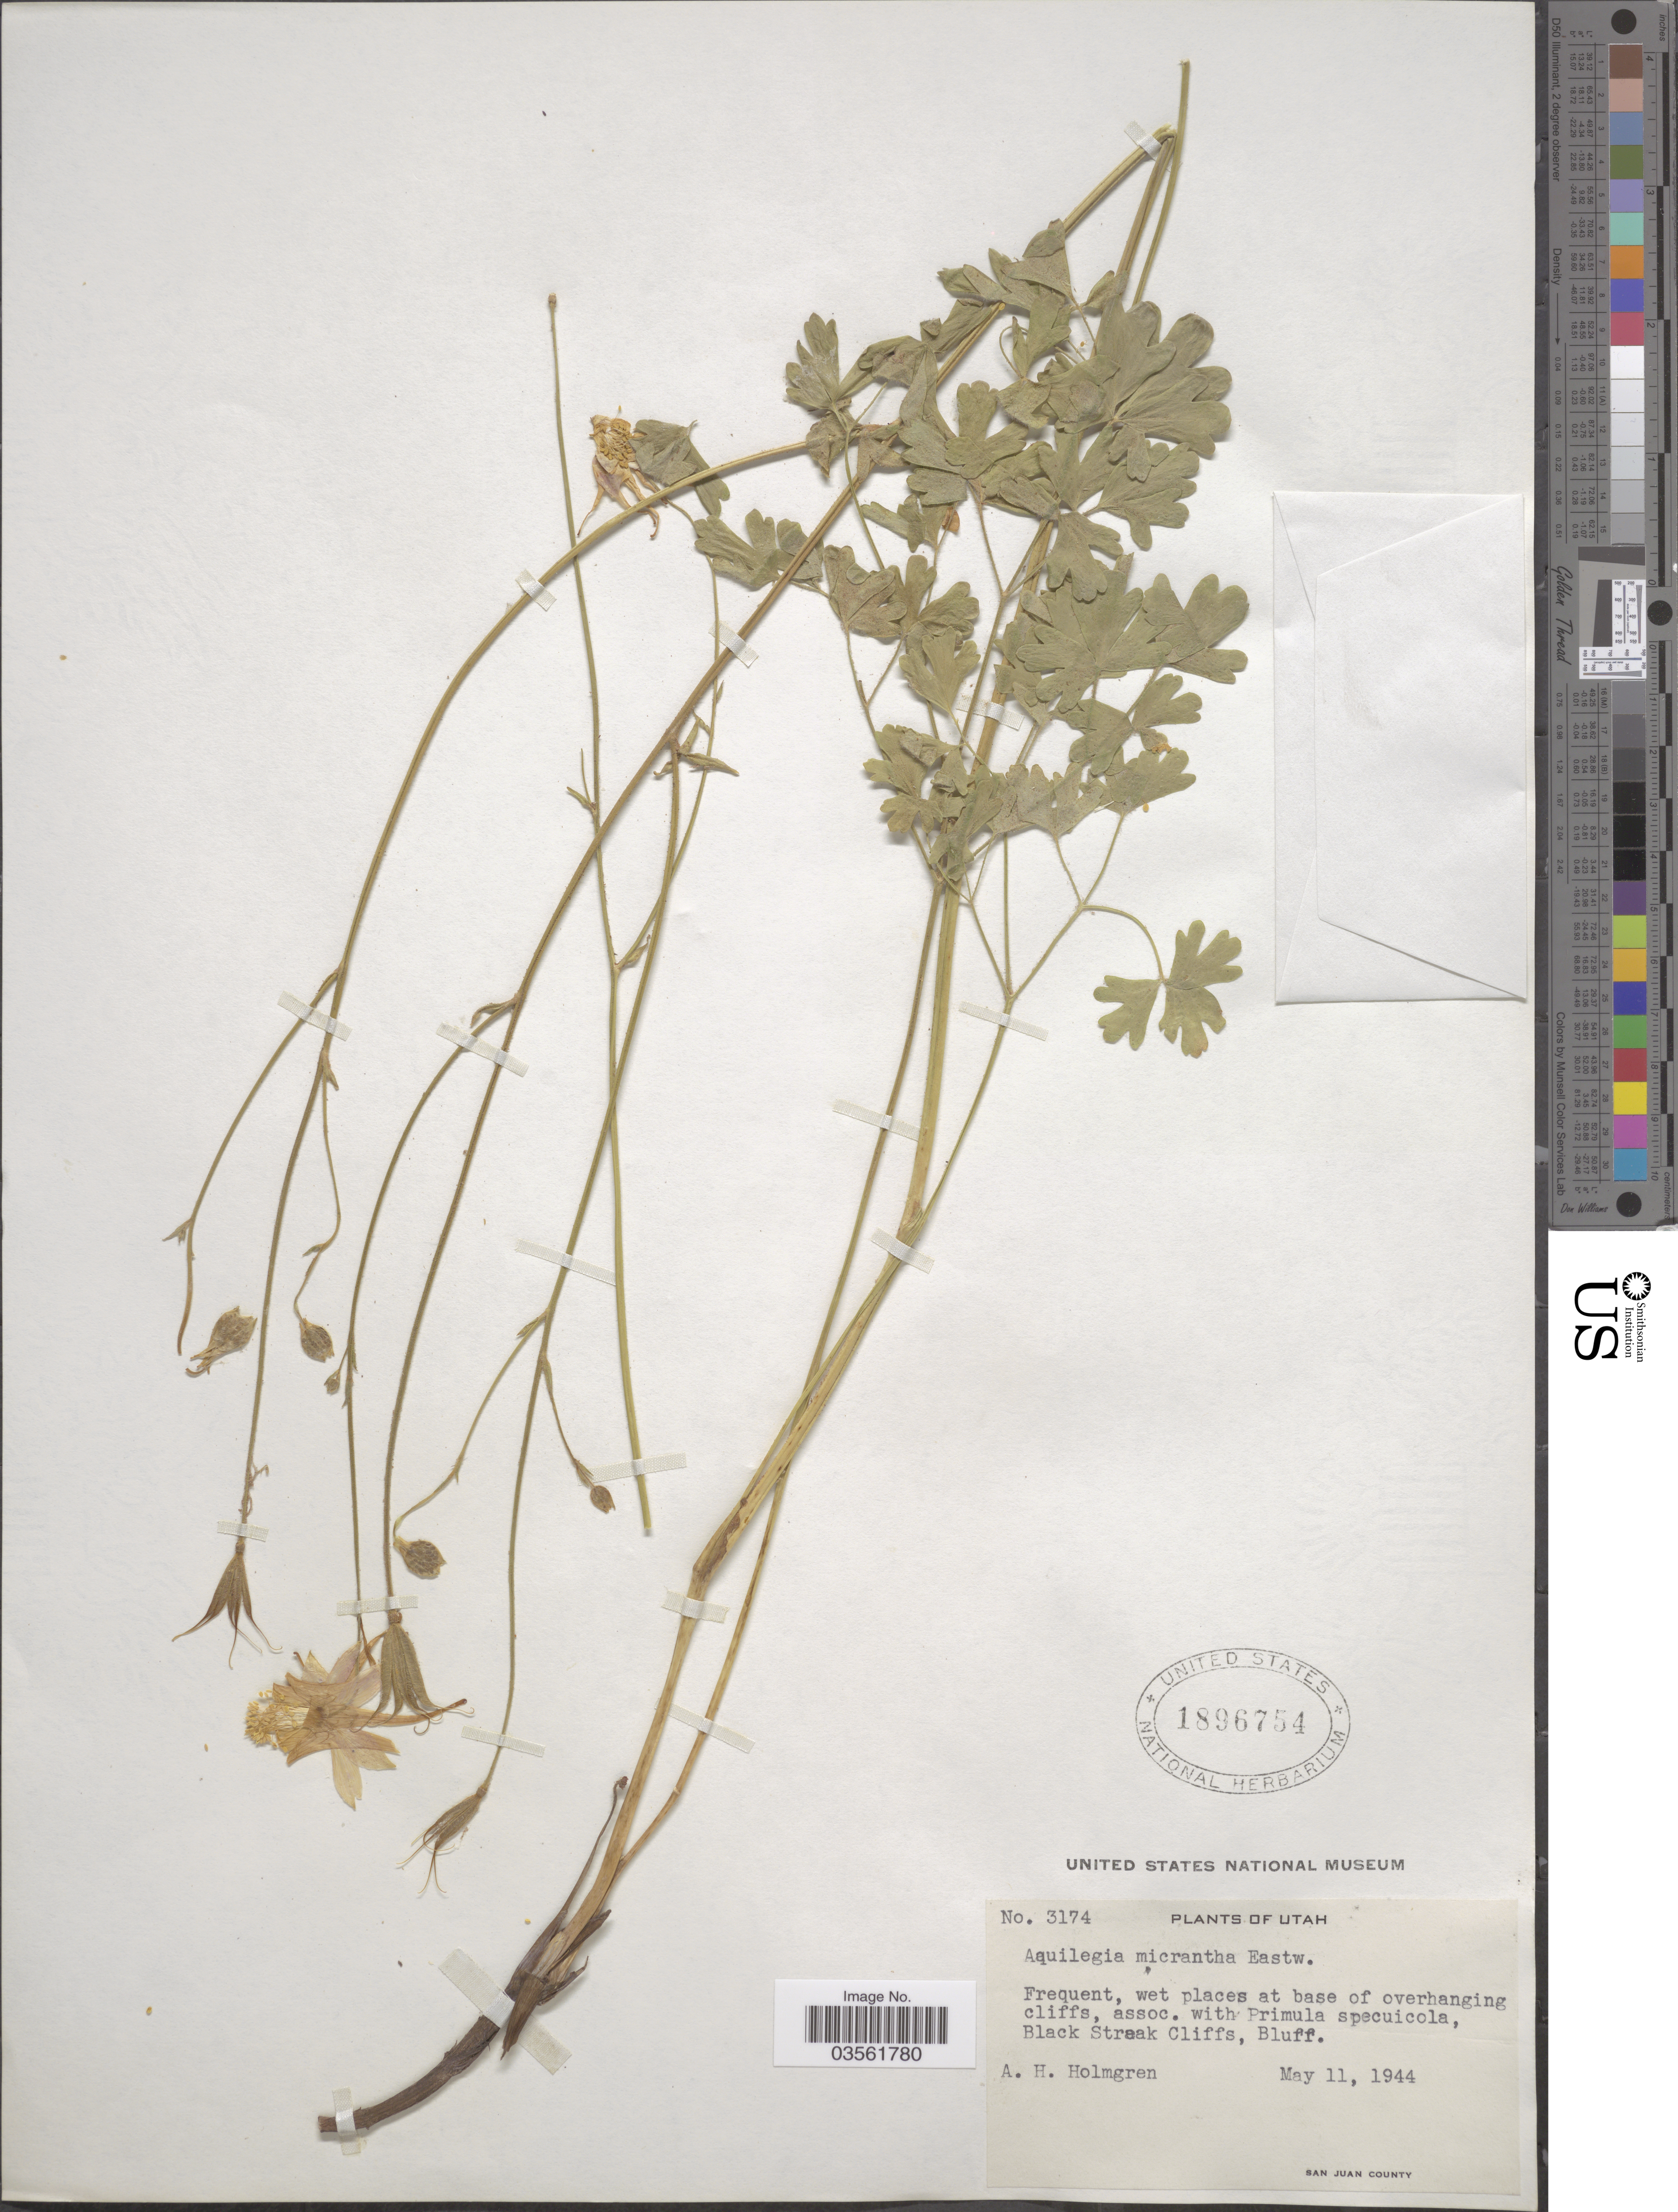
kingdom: Plantae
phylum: Tracheophyta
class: Magnoliopsida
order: Ranunculales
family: Ranunculaceae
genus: Aquilegia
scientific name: Aquilegia micrantha var. mancosana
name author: Eastw.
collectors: A. H. Holmgren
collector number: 3174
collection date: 1944-05-11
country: United States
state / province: Utah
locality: Black Streak Cliffs, Bluff.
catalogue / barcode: US 1896754